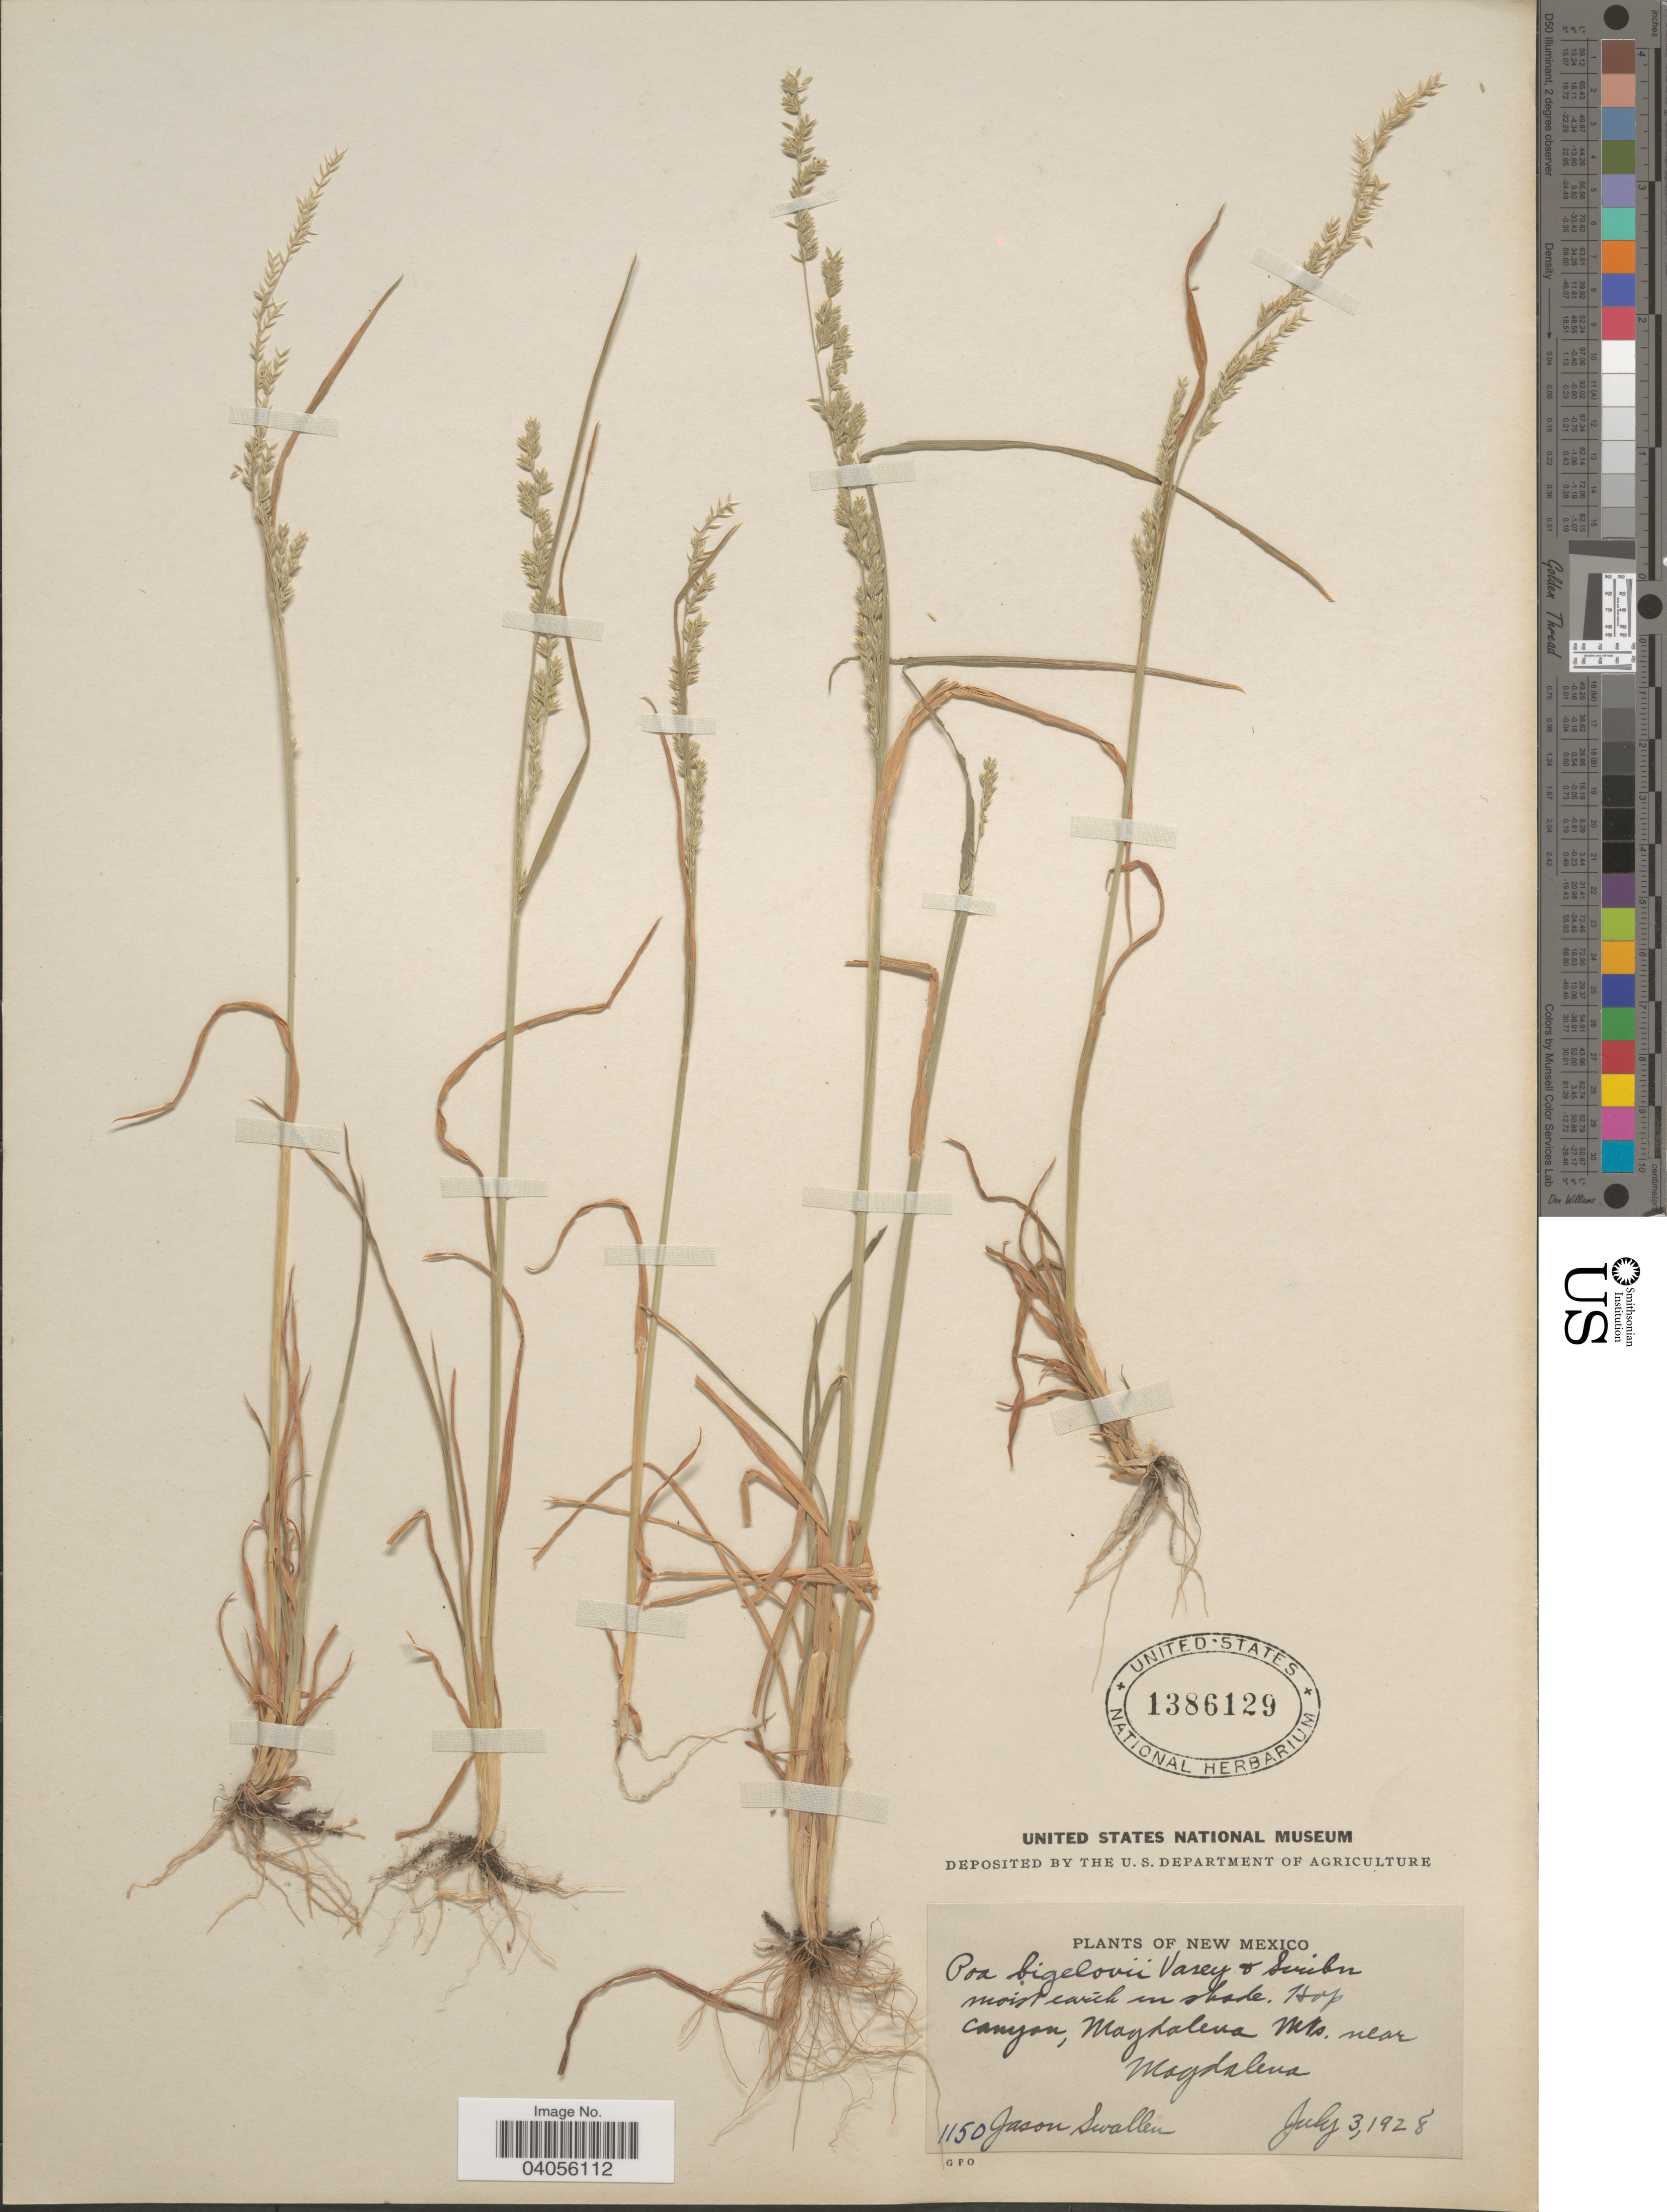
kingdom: Plantae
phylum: Tracheophyta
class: Liliopsida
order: Poales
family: Poaceae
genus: Poa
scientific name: Poa bigelovii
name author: Vasey & Scribn.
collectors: J. R. Swallen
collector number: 1150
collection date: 1928-07-03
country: United States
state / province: New Mexico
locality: Hop Canyon, Magdalena Mts. near Magdalena.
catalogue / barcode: US 1386129